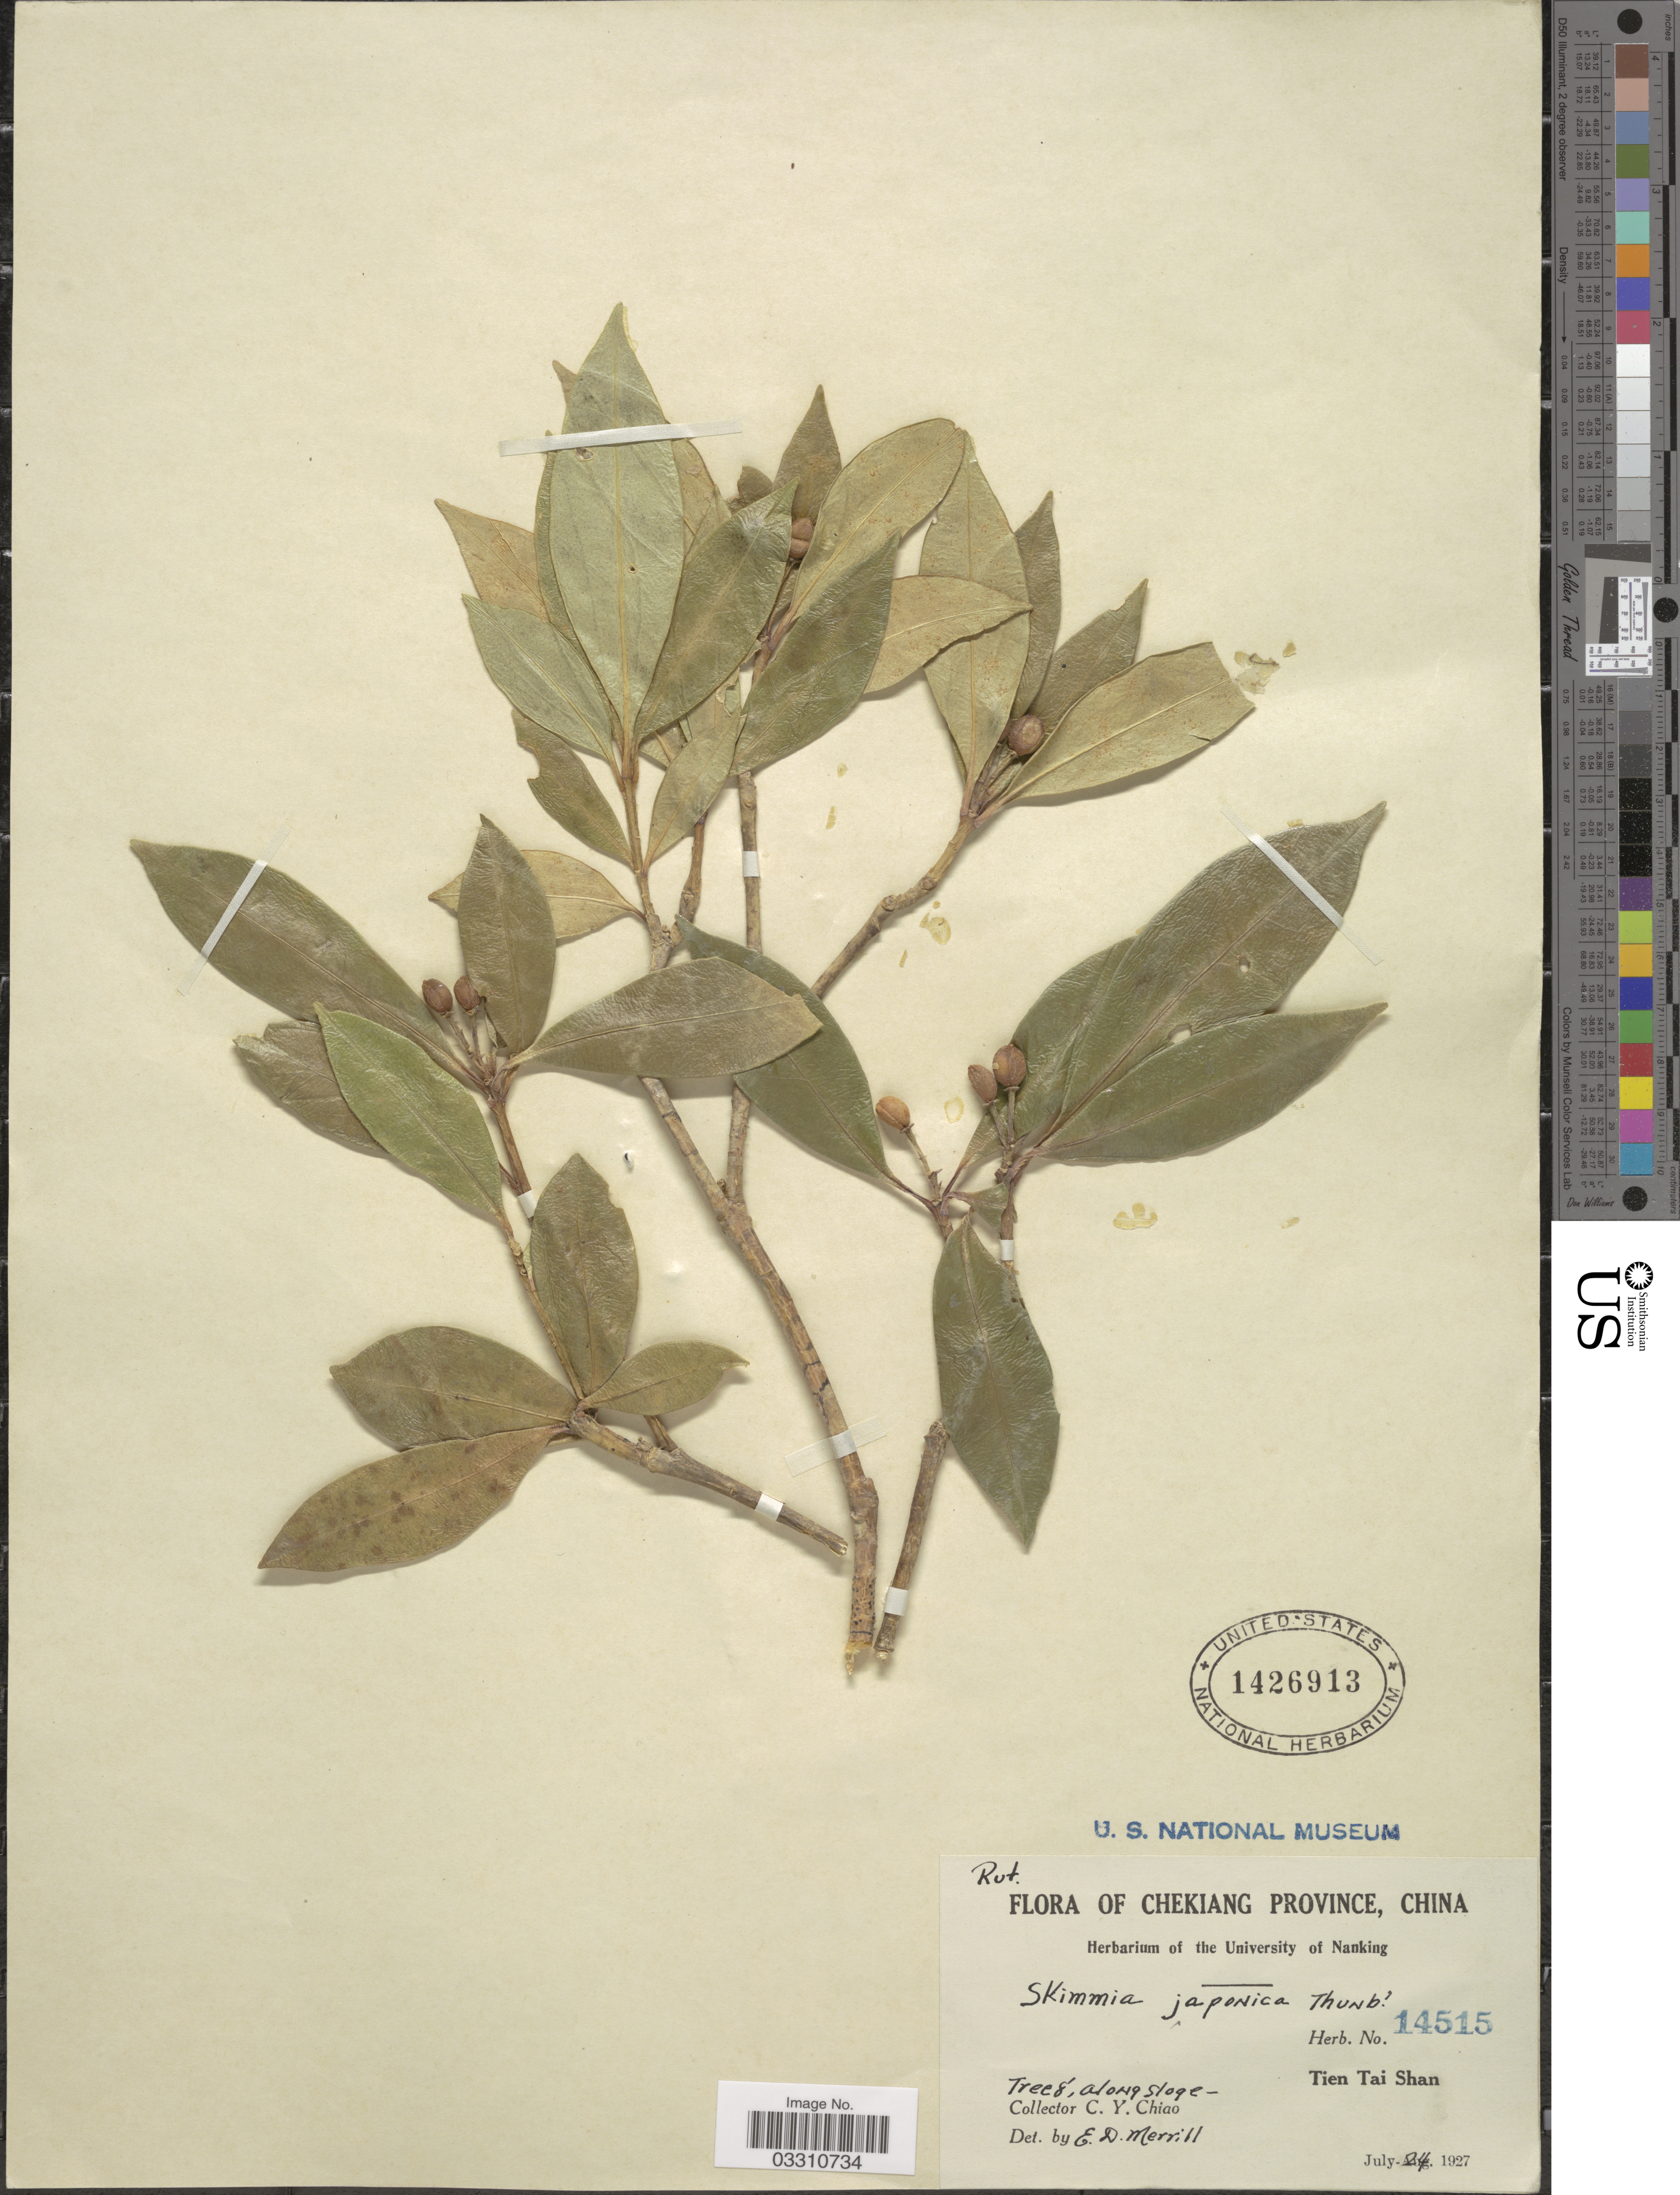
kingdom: Plantae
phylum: Tracheophyta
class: Magnoliopsida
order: Sapindales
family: Rutaceae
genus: Skimmia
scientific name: Skimmia japonica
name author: Thunb.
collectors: C. Y. Chiao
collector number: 14515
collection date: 1927-07-24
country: China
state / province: Zhejiang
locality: Chekiang Province. Tien Tai Shan.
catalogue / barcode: US 1426913